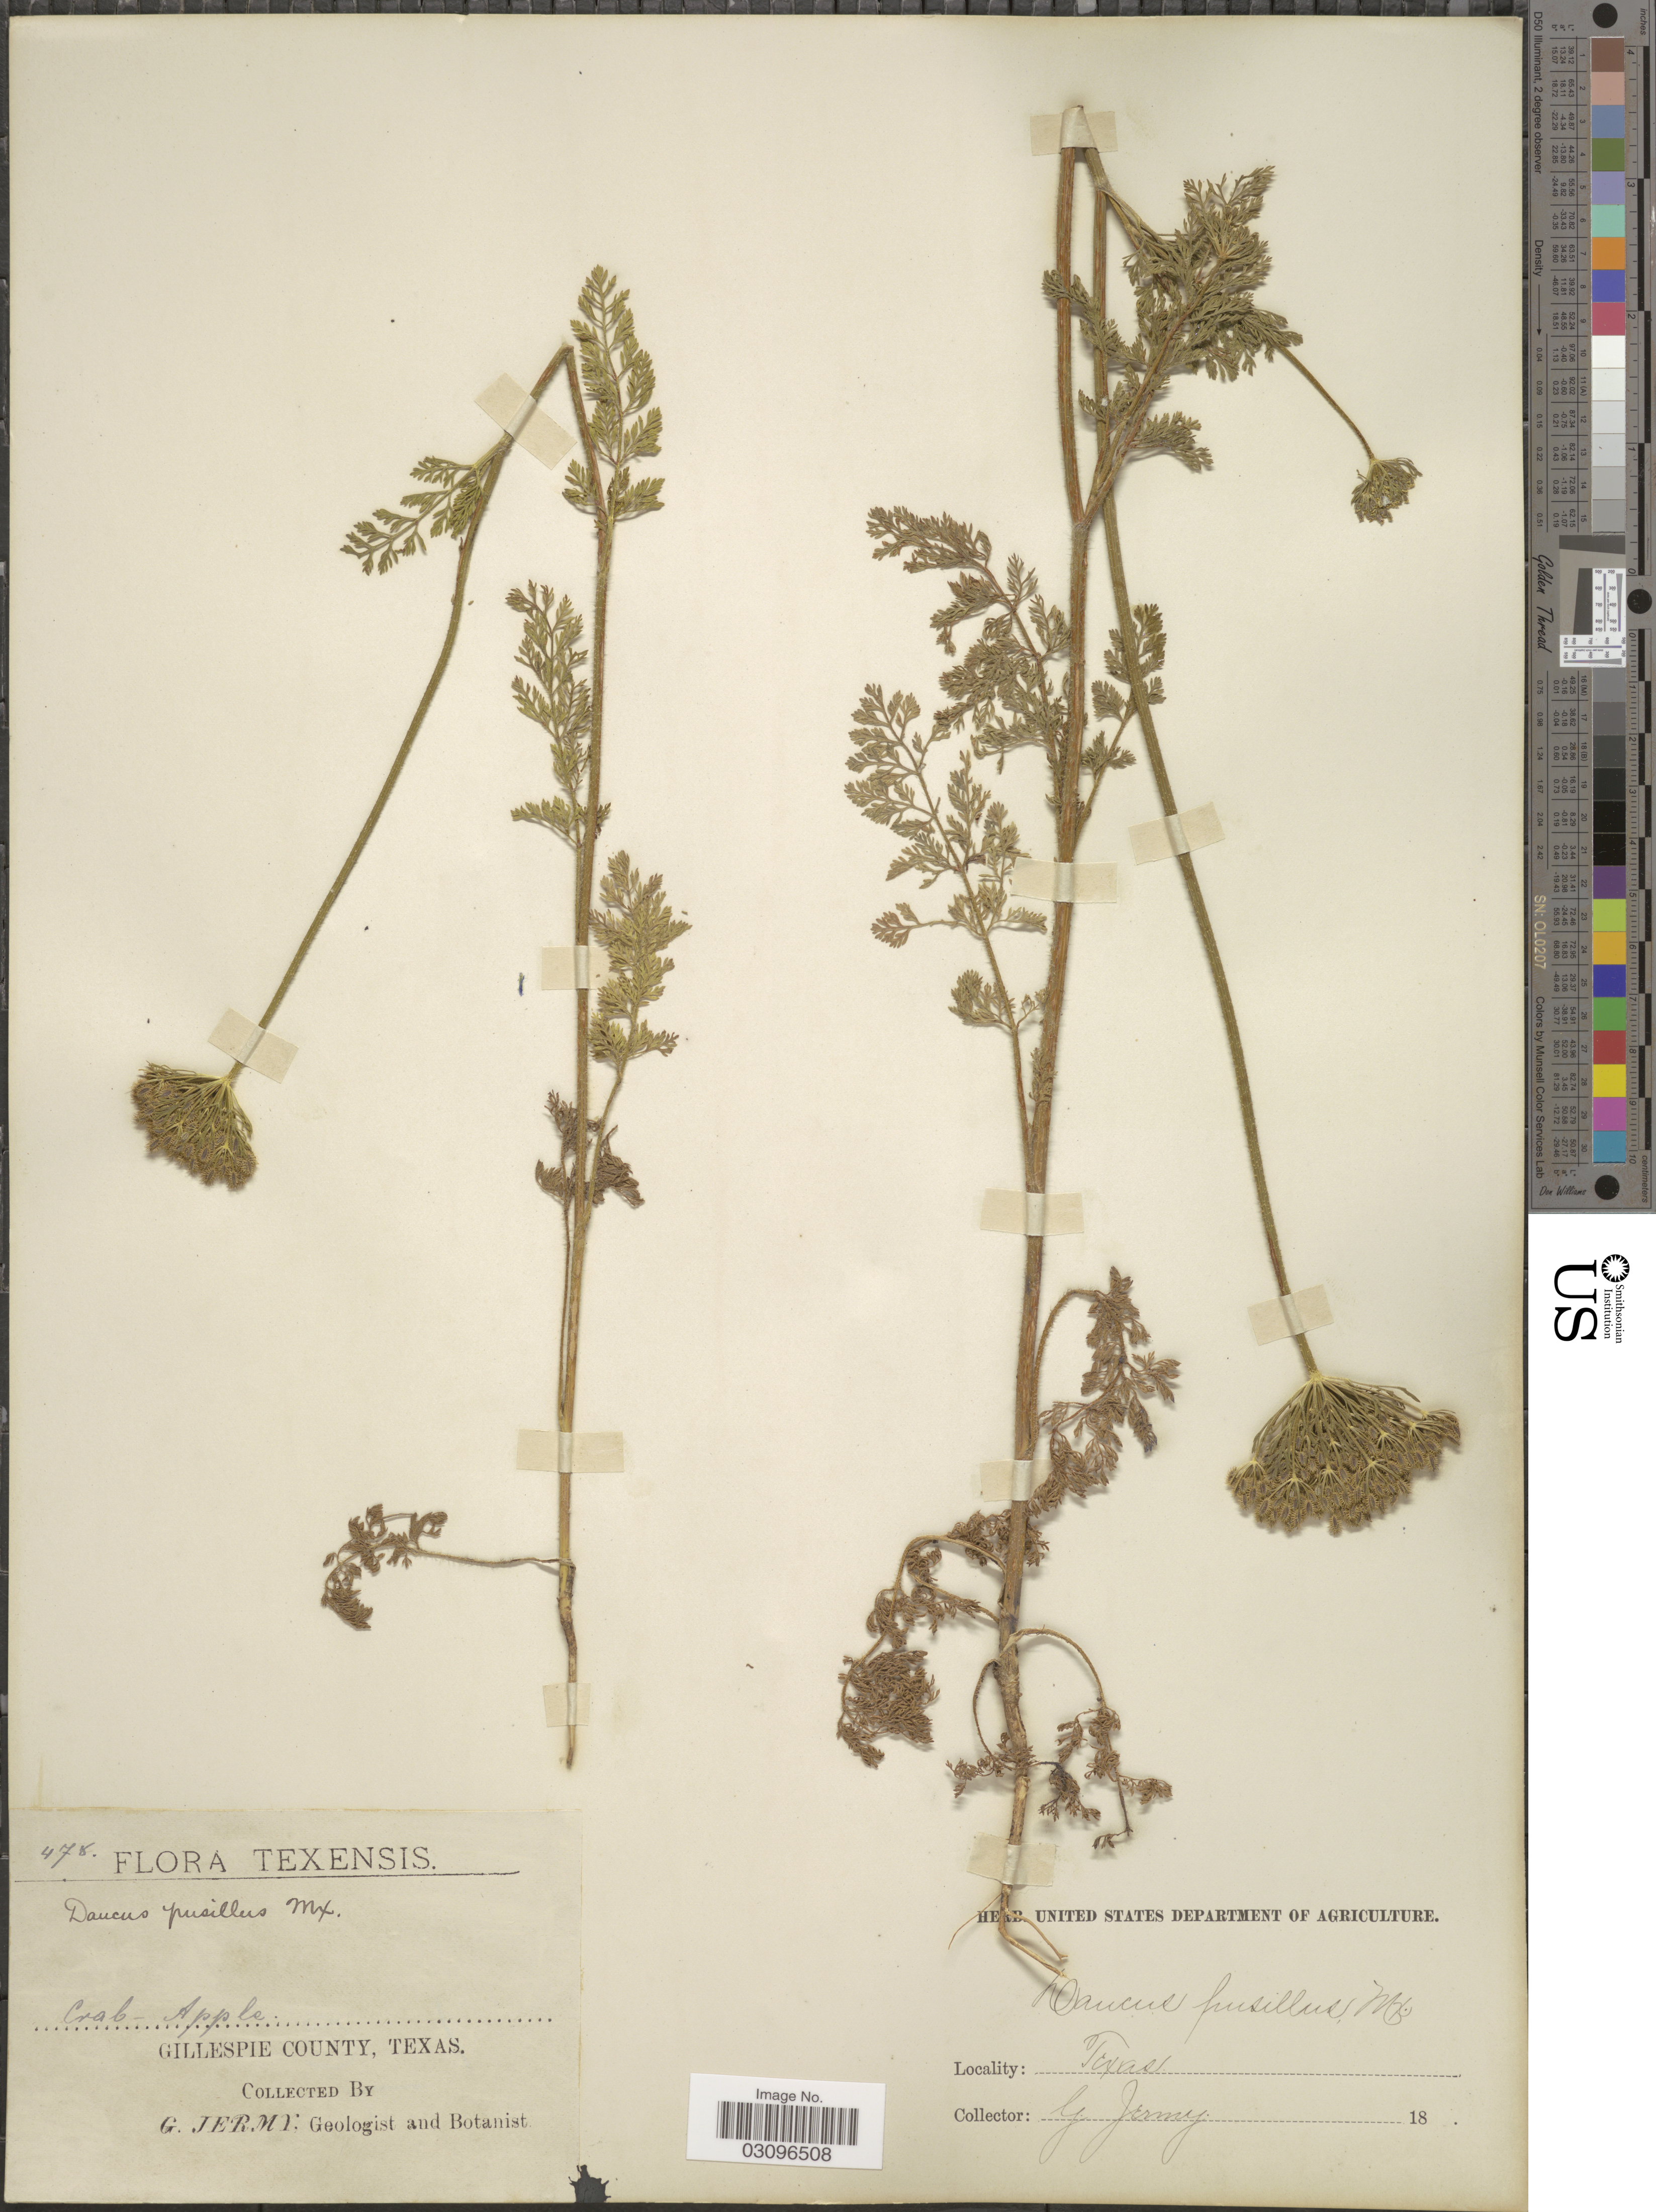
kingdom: Plantae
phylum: Tracheophyta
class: Magnoliopsida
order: Apiales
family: Apiaceae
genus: Daucus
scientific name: Daucus pusillus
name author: Michx.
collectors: G. Jermy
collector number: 478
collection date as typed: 18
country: United States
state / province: Texas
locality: Gillespie County.